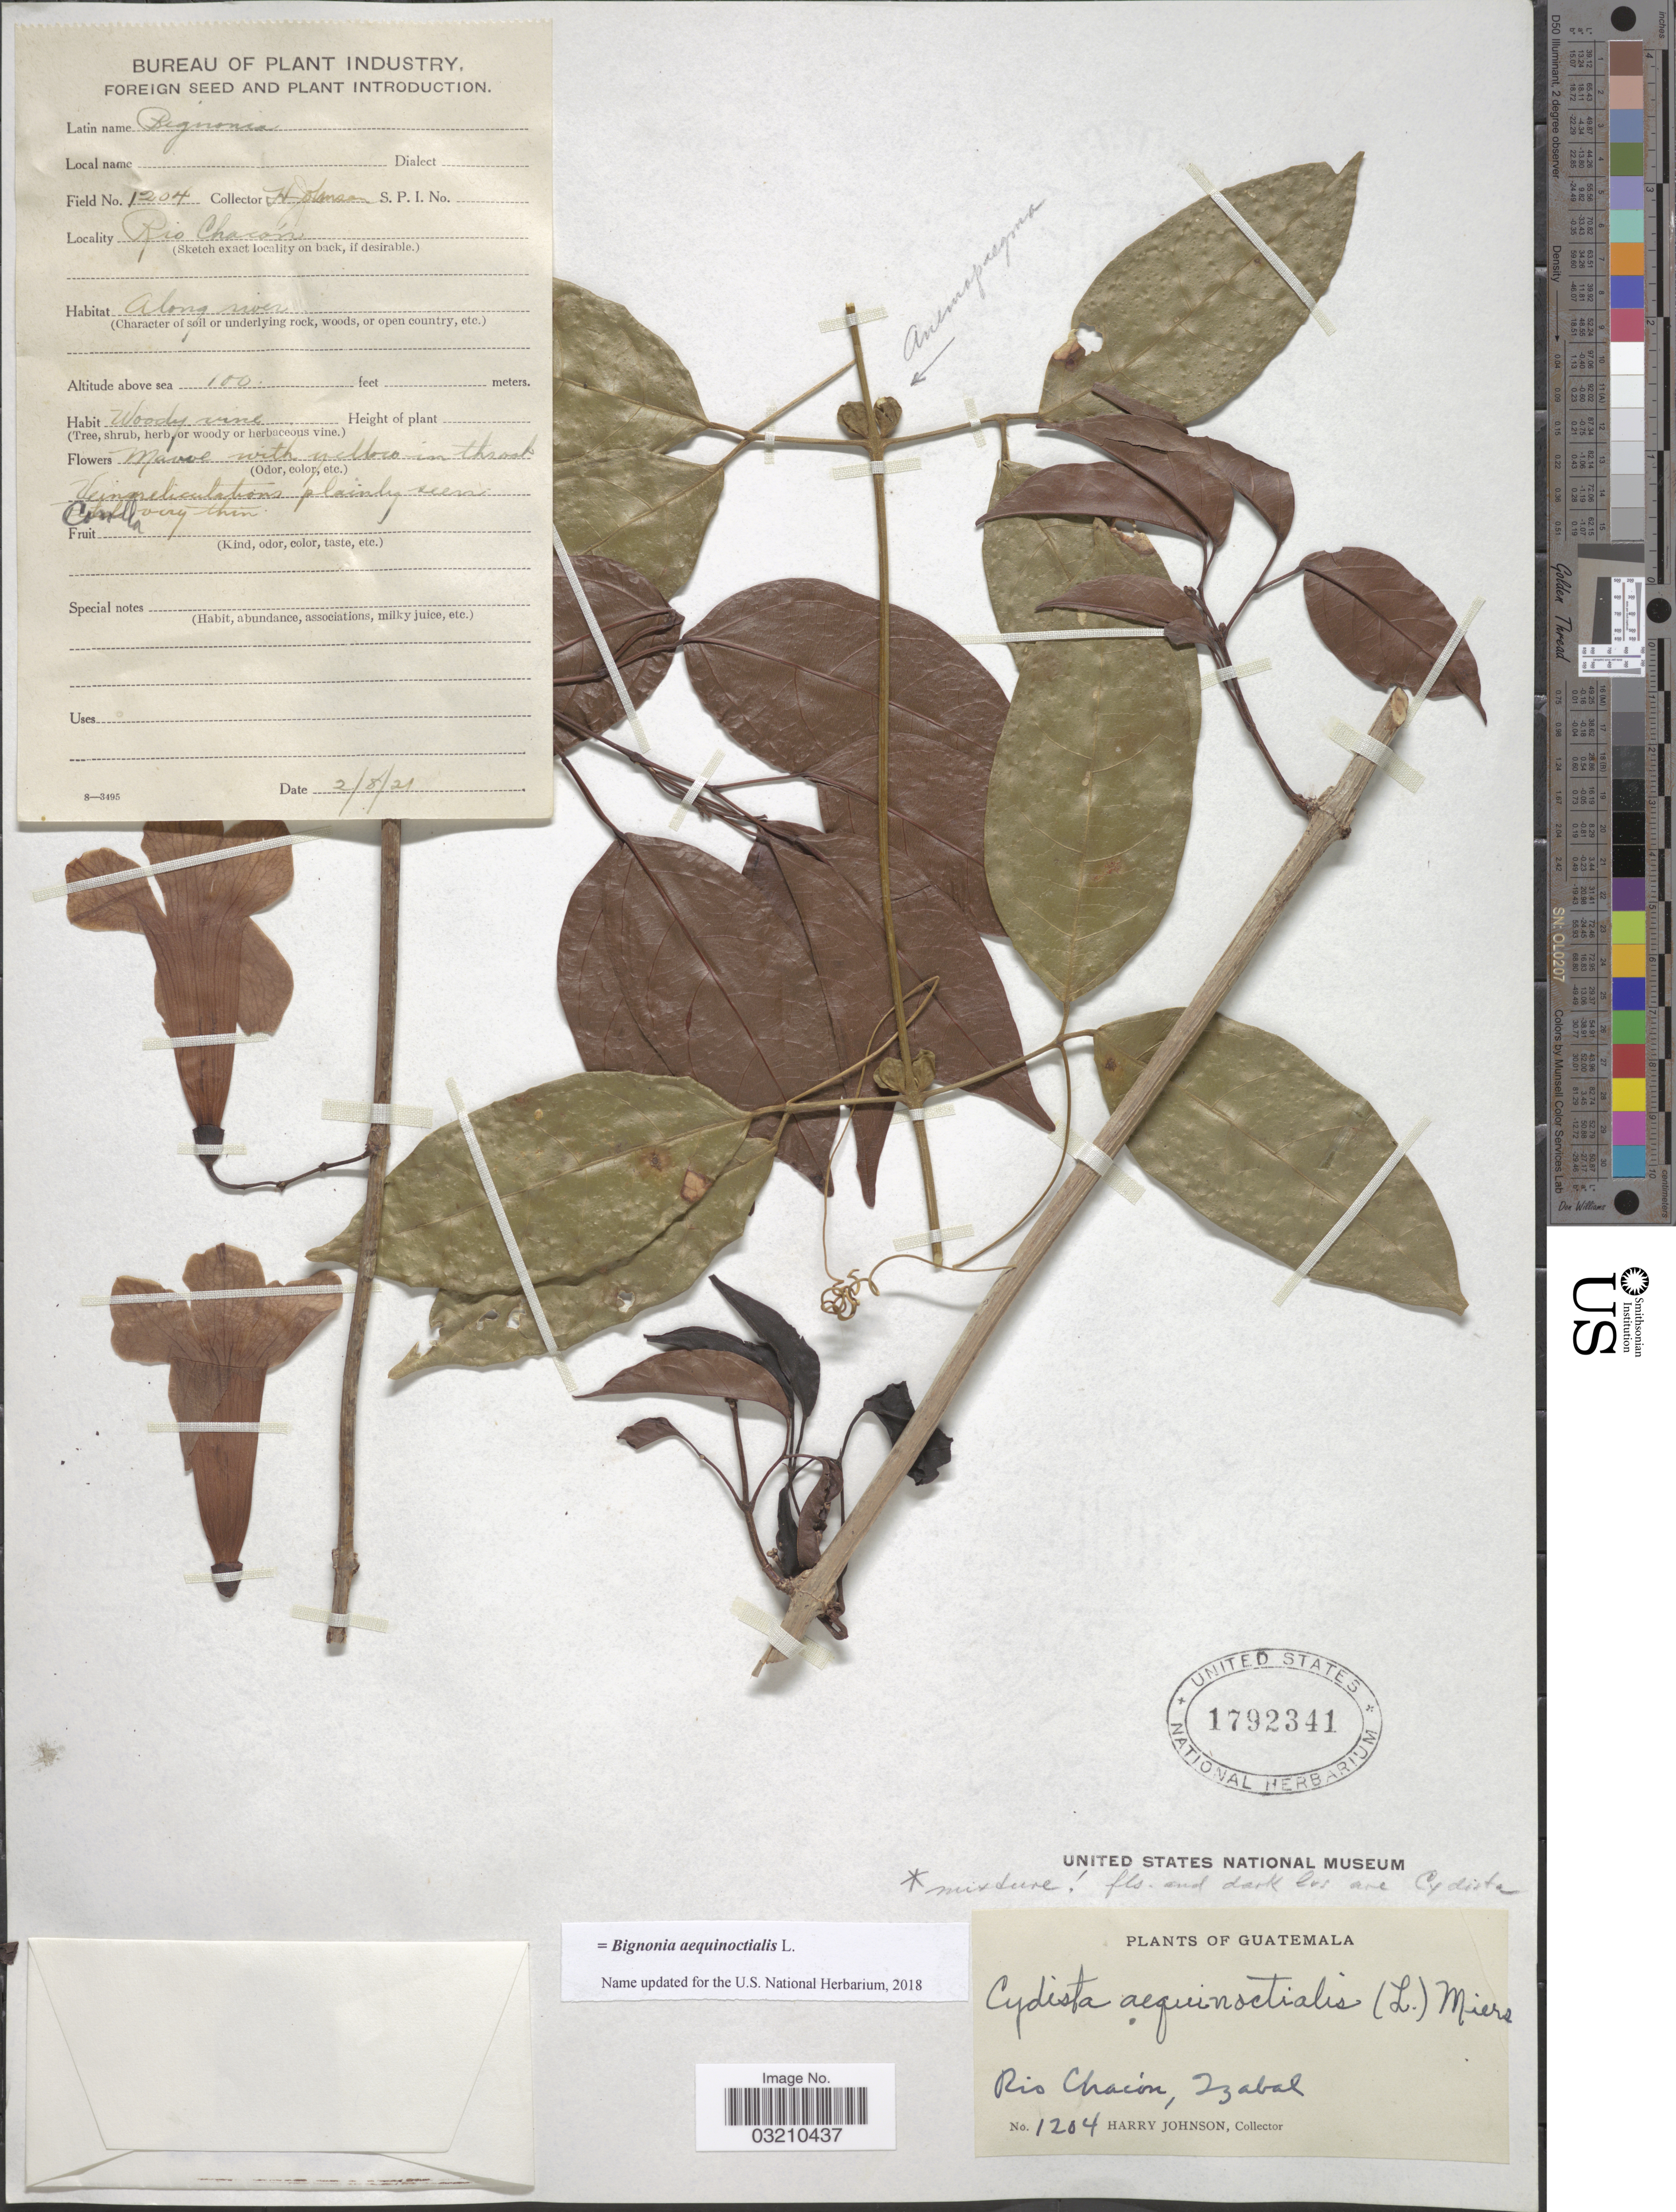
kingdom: Plantae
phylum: Tracheophyta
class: Magnoliopsida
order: Lamiales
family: Bignoniaceae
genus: Bignonia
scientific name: Bignonia aequinoctialis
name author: L.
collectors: H. Johnson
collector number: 1204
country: Guatemala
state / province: Izabal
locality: Rio Chacón.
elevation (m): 30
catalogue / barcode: US 1792341